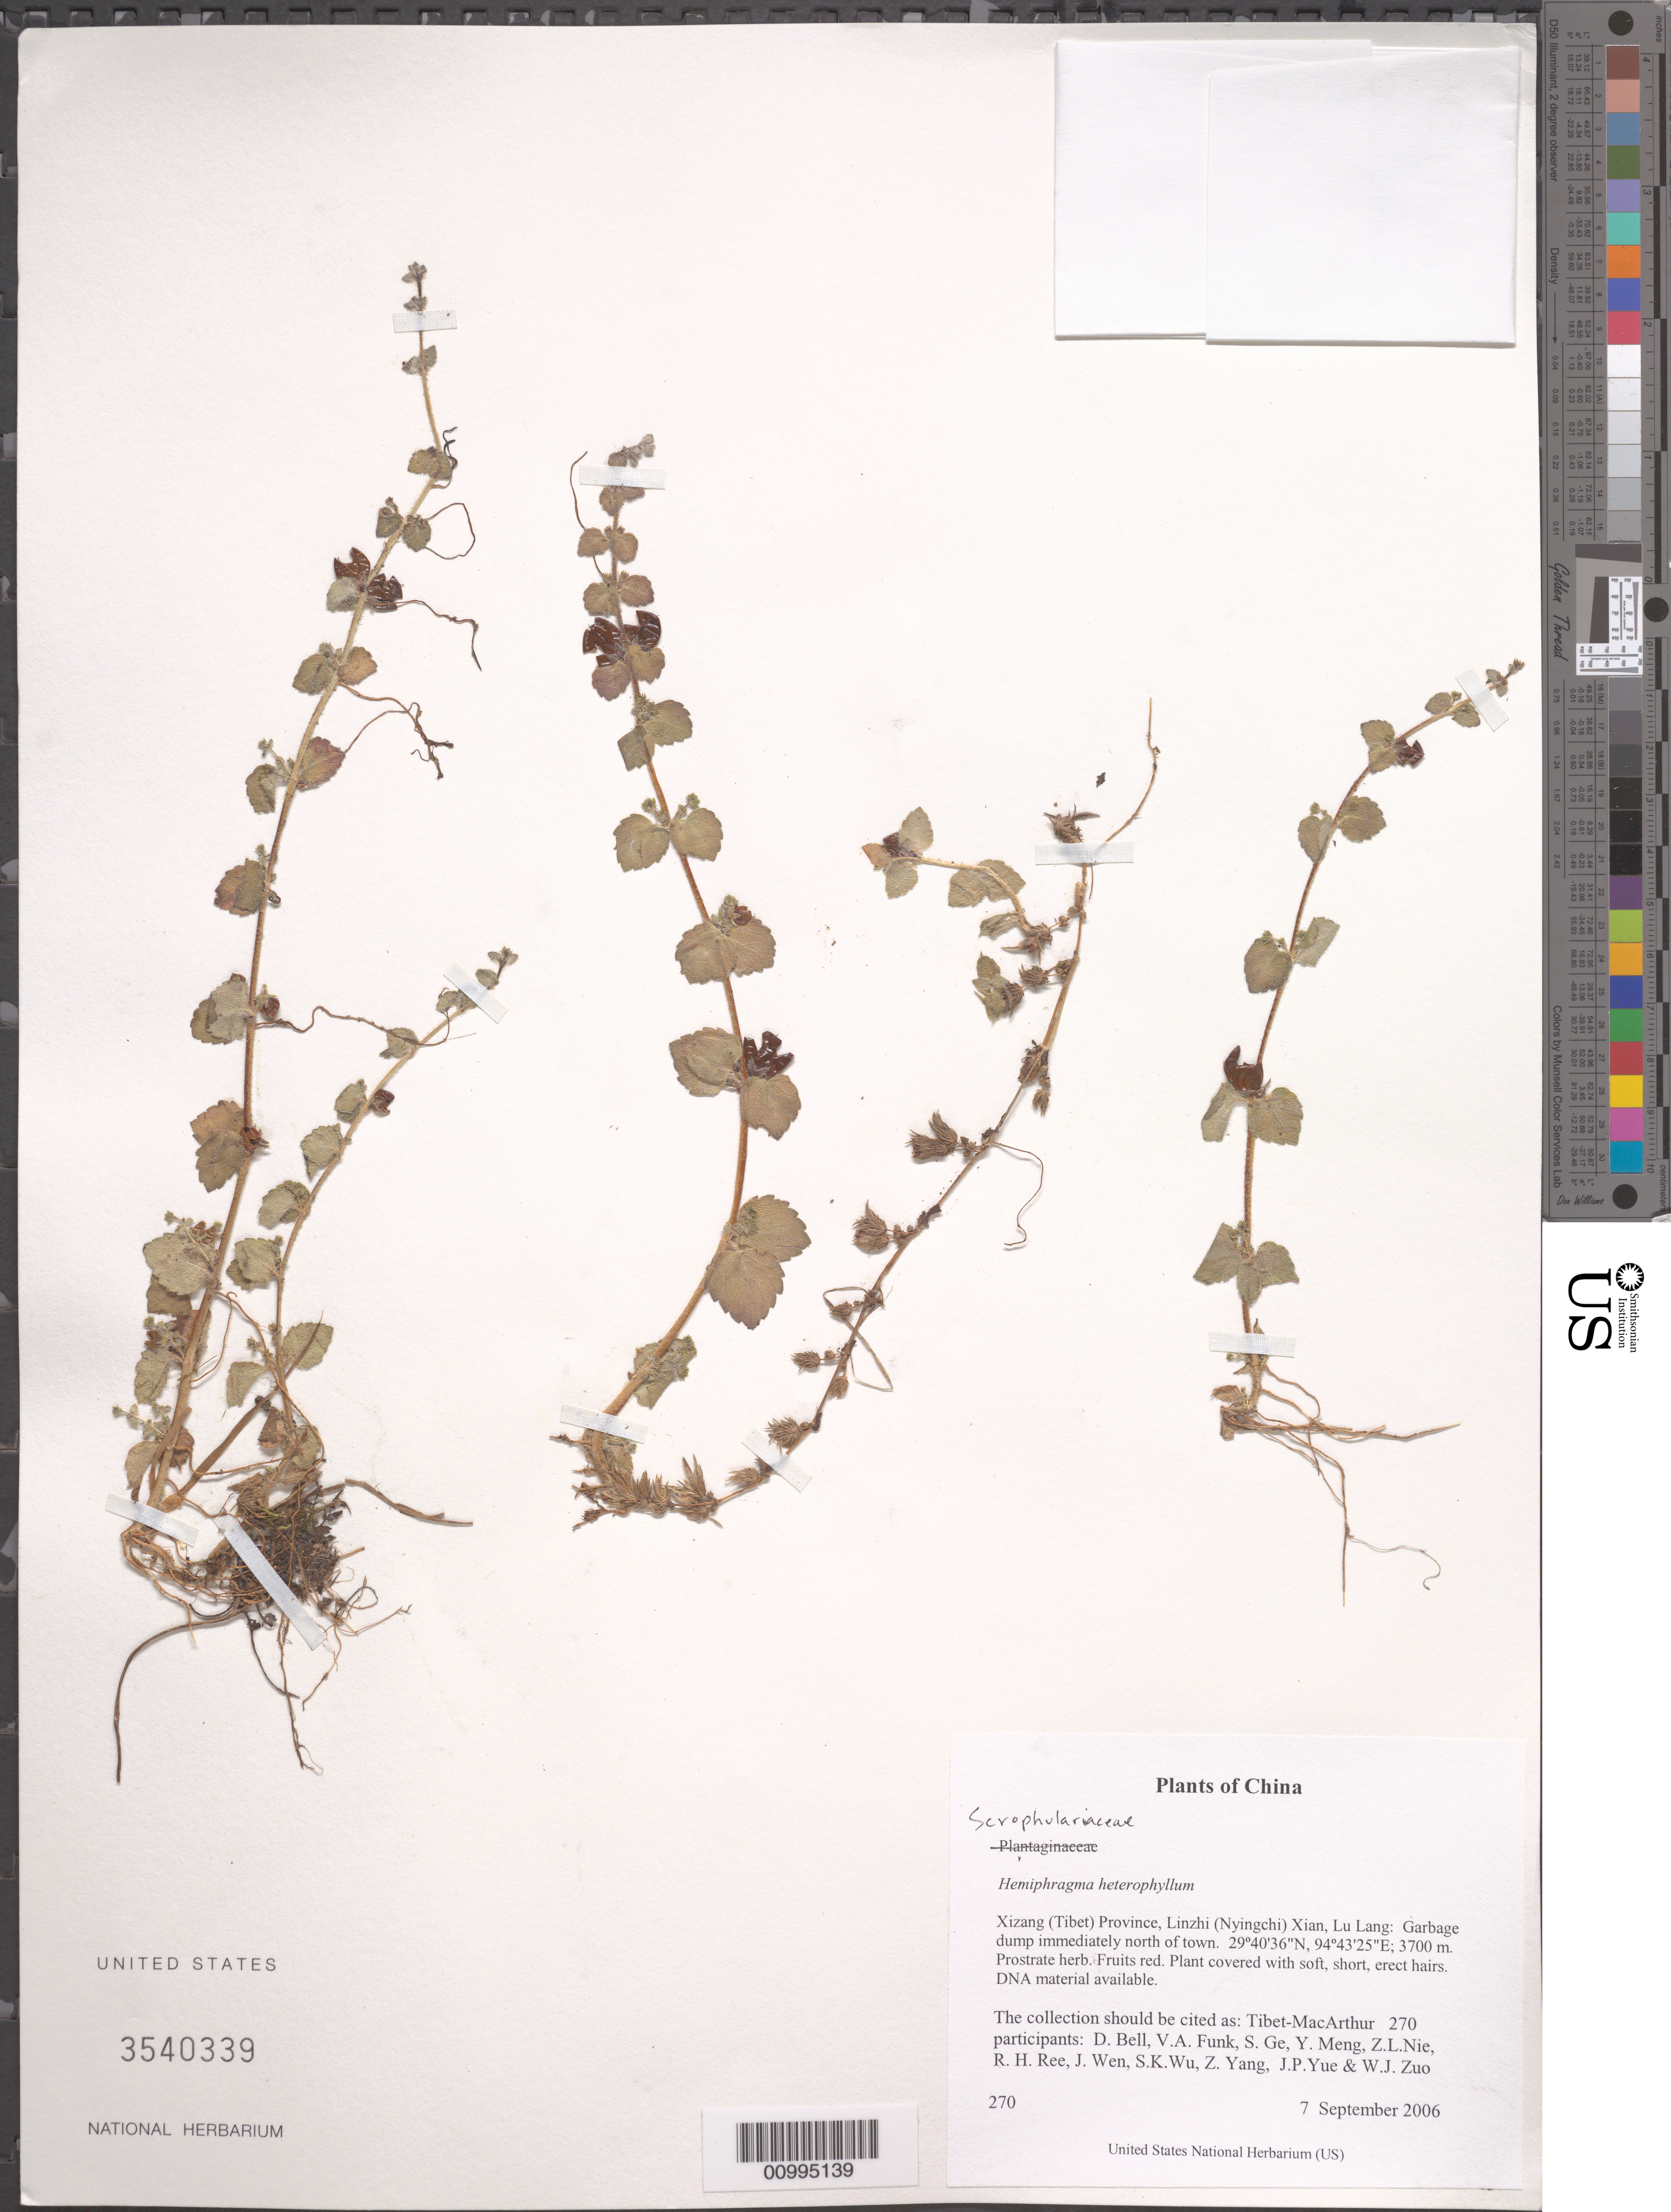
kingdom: Plantae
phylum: Tracheophyta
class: Magnoliopsida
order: Lamiales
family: Plantaginaceae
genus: Hemiphragma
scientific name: Hemiphragma heterophyllum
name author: Wall.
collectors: Tibet-MacArthur, D. A. Bell, V. Funk, S. Ge, Y. Meng, Z. Nie, R. Ree, J. Wen, S. K. Wu, Z. Yang, J. Yue & W. Zuo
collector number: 270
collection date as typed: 07 Sep 2006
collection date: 2006-09-07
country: China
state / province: Xizang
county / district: Linzhi (Nyingchi) Xian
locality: Lu Lang. Garbage dump immediately north of town.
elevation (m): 3700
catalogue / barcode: US 3540339